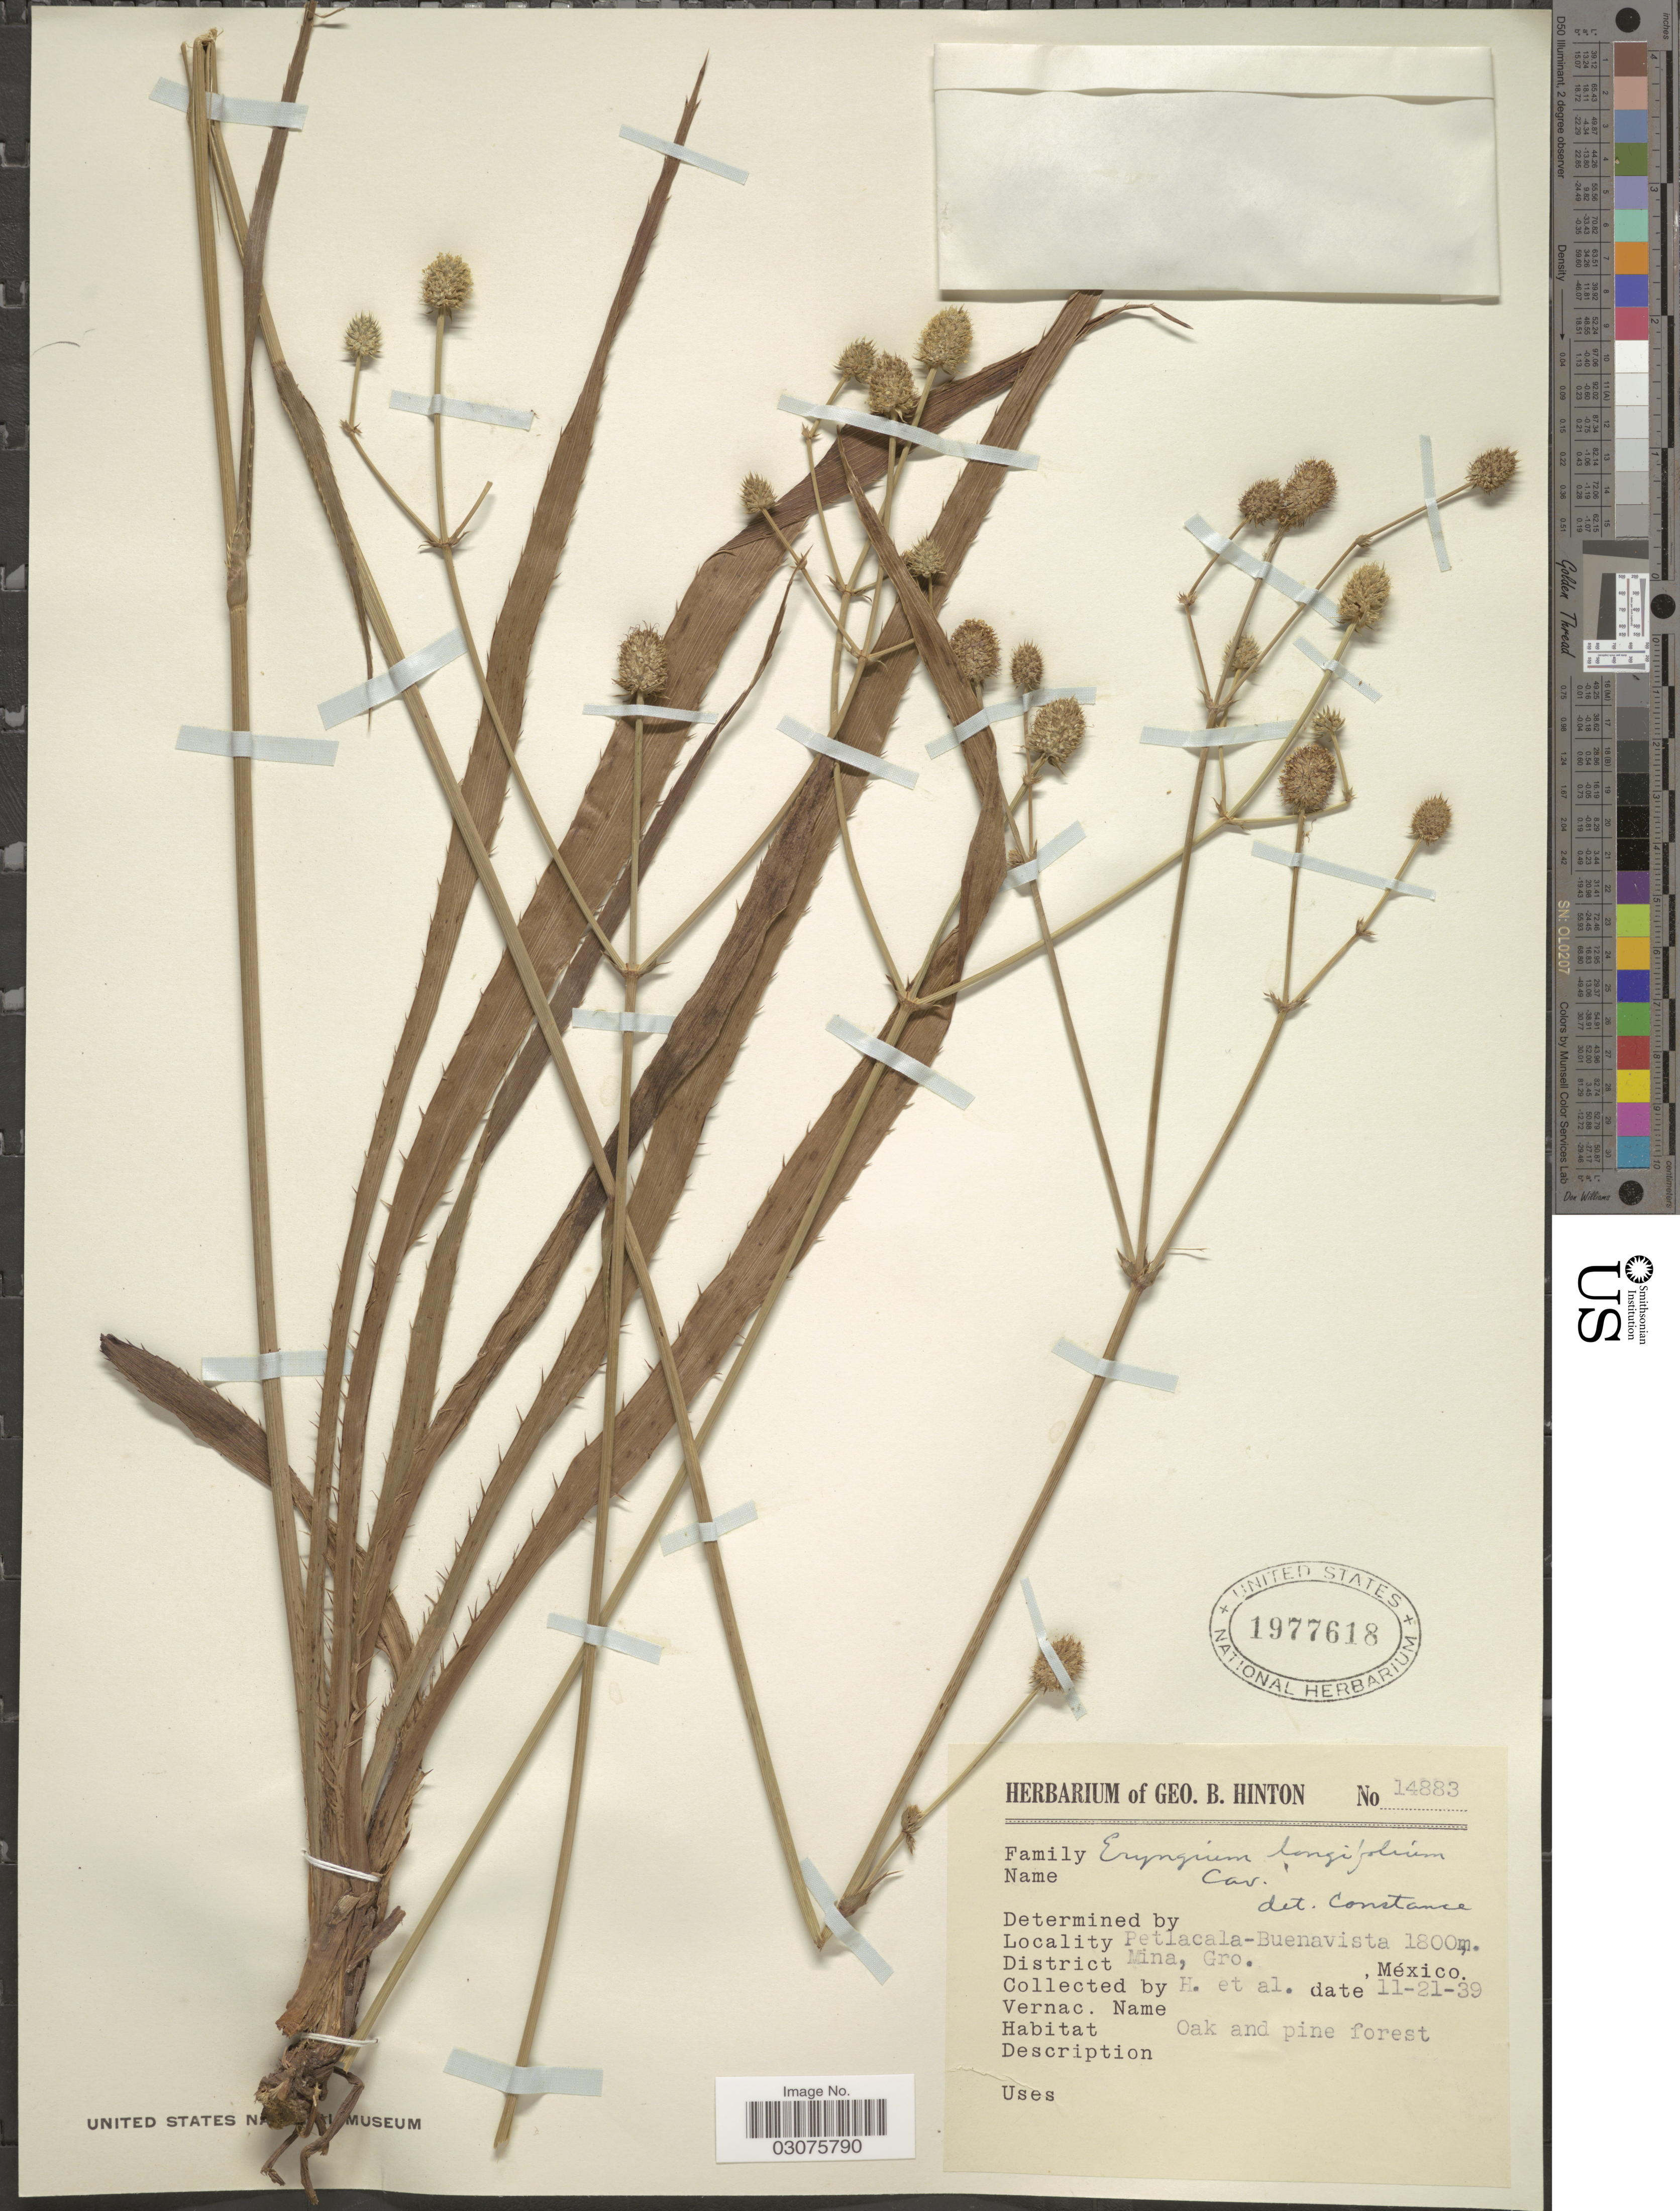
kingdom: Plantae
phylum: Tracheophyta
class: Magnoliopsida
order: Apiales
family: Apiaceae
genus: Eryngium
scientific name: Eryngium longifolium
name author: Cav.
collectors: G. B. Hinton & et al.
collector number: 14883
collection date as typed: Transcribed d/m/y: 21/11/39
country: Mexico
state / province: Guerrero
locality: Petlacala-Buenavista. District Mina, Gro.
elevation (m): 1800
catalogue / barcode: US 1977618